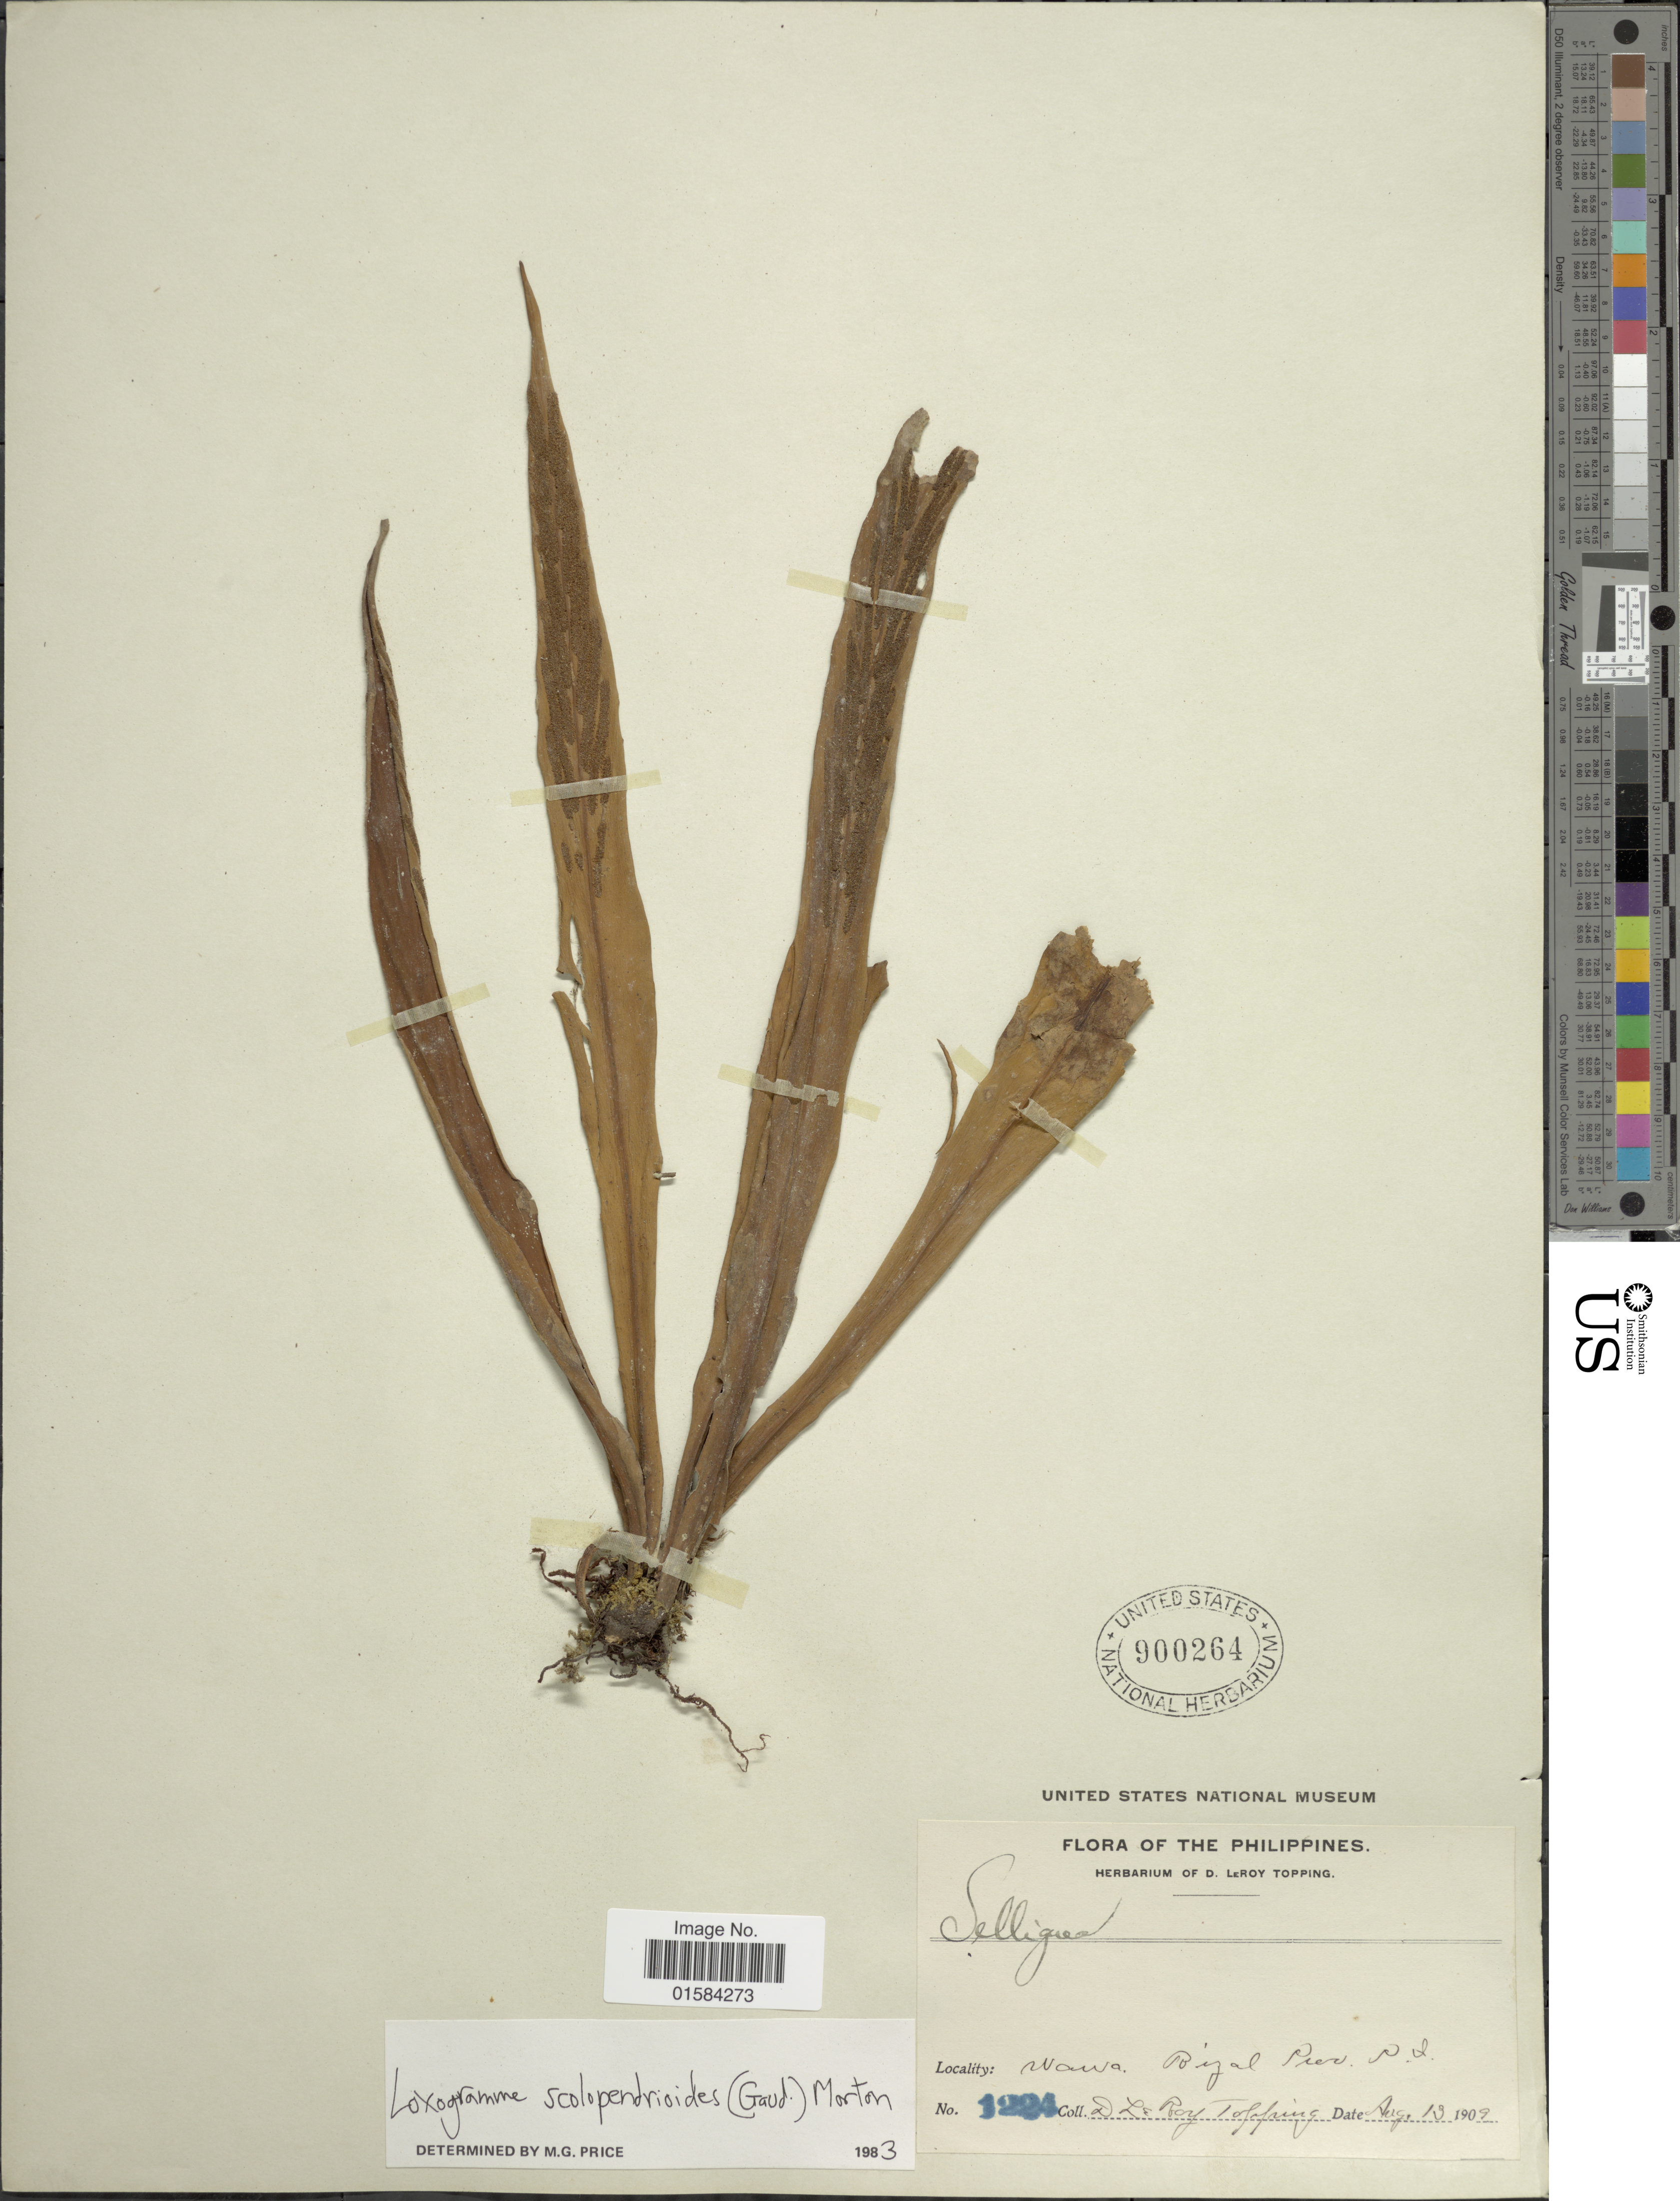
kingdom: Plantae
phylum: Tracheophyta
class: Polypodiopsida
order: Polypodiales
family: Polypodiaceae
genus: Loxogramme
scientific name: Loxogramme scolopendrioides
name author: (Gaudich.) C.V. Morton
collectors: D. L. Topping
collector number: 1224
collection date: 1909-08-13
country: Philippines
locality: Wawa, Rizal Prov., P [illegible text]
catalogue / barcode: US 900264